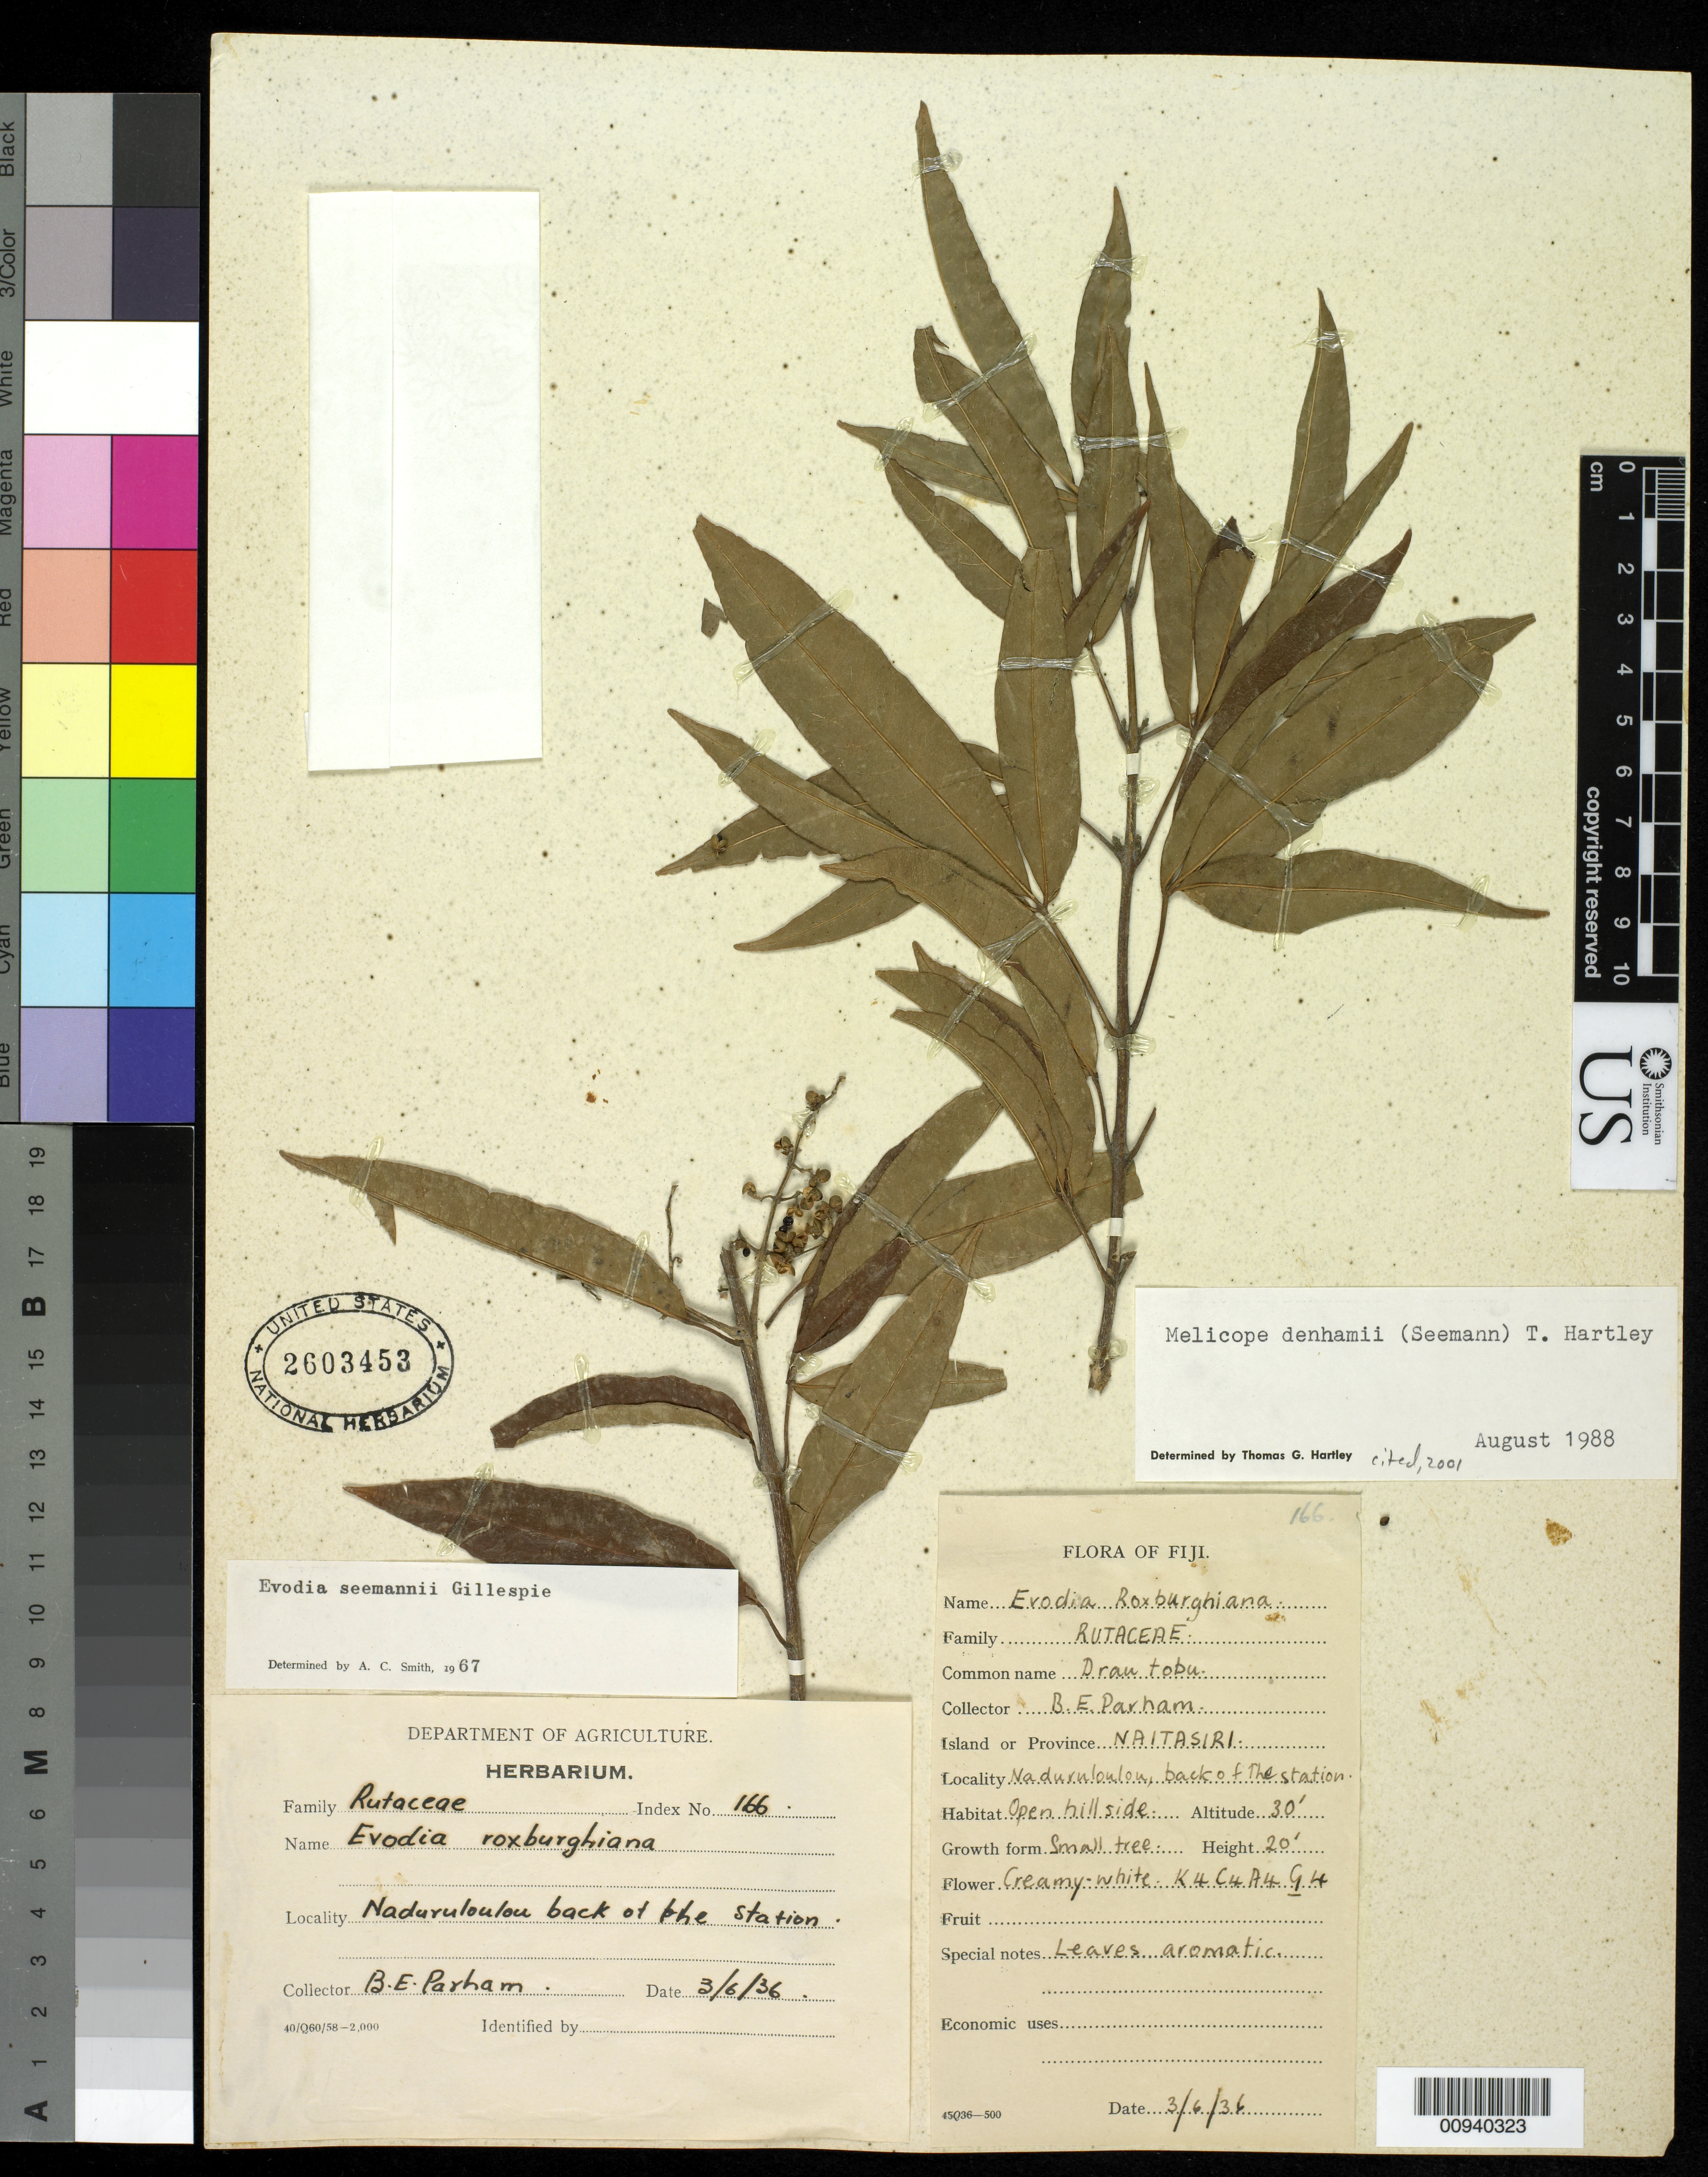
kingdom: Plantae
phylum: Tracheophyta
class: Magnoliopsida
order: Sapindales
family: Rutaceae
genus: Melicope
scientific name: Melicope denhamii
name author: (Seem.) T.G. Hartley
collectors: B. E. Parham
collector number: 166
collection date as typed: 06 Mar 1936 or 03 Jun 1936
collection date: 1936-03-06 or 1936-06-03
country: Fiji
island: Viti Levu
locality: Naduruloulou, back of the station. Naitasiri I. [?]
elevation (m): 9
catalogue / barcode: US 2603453